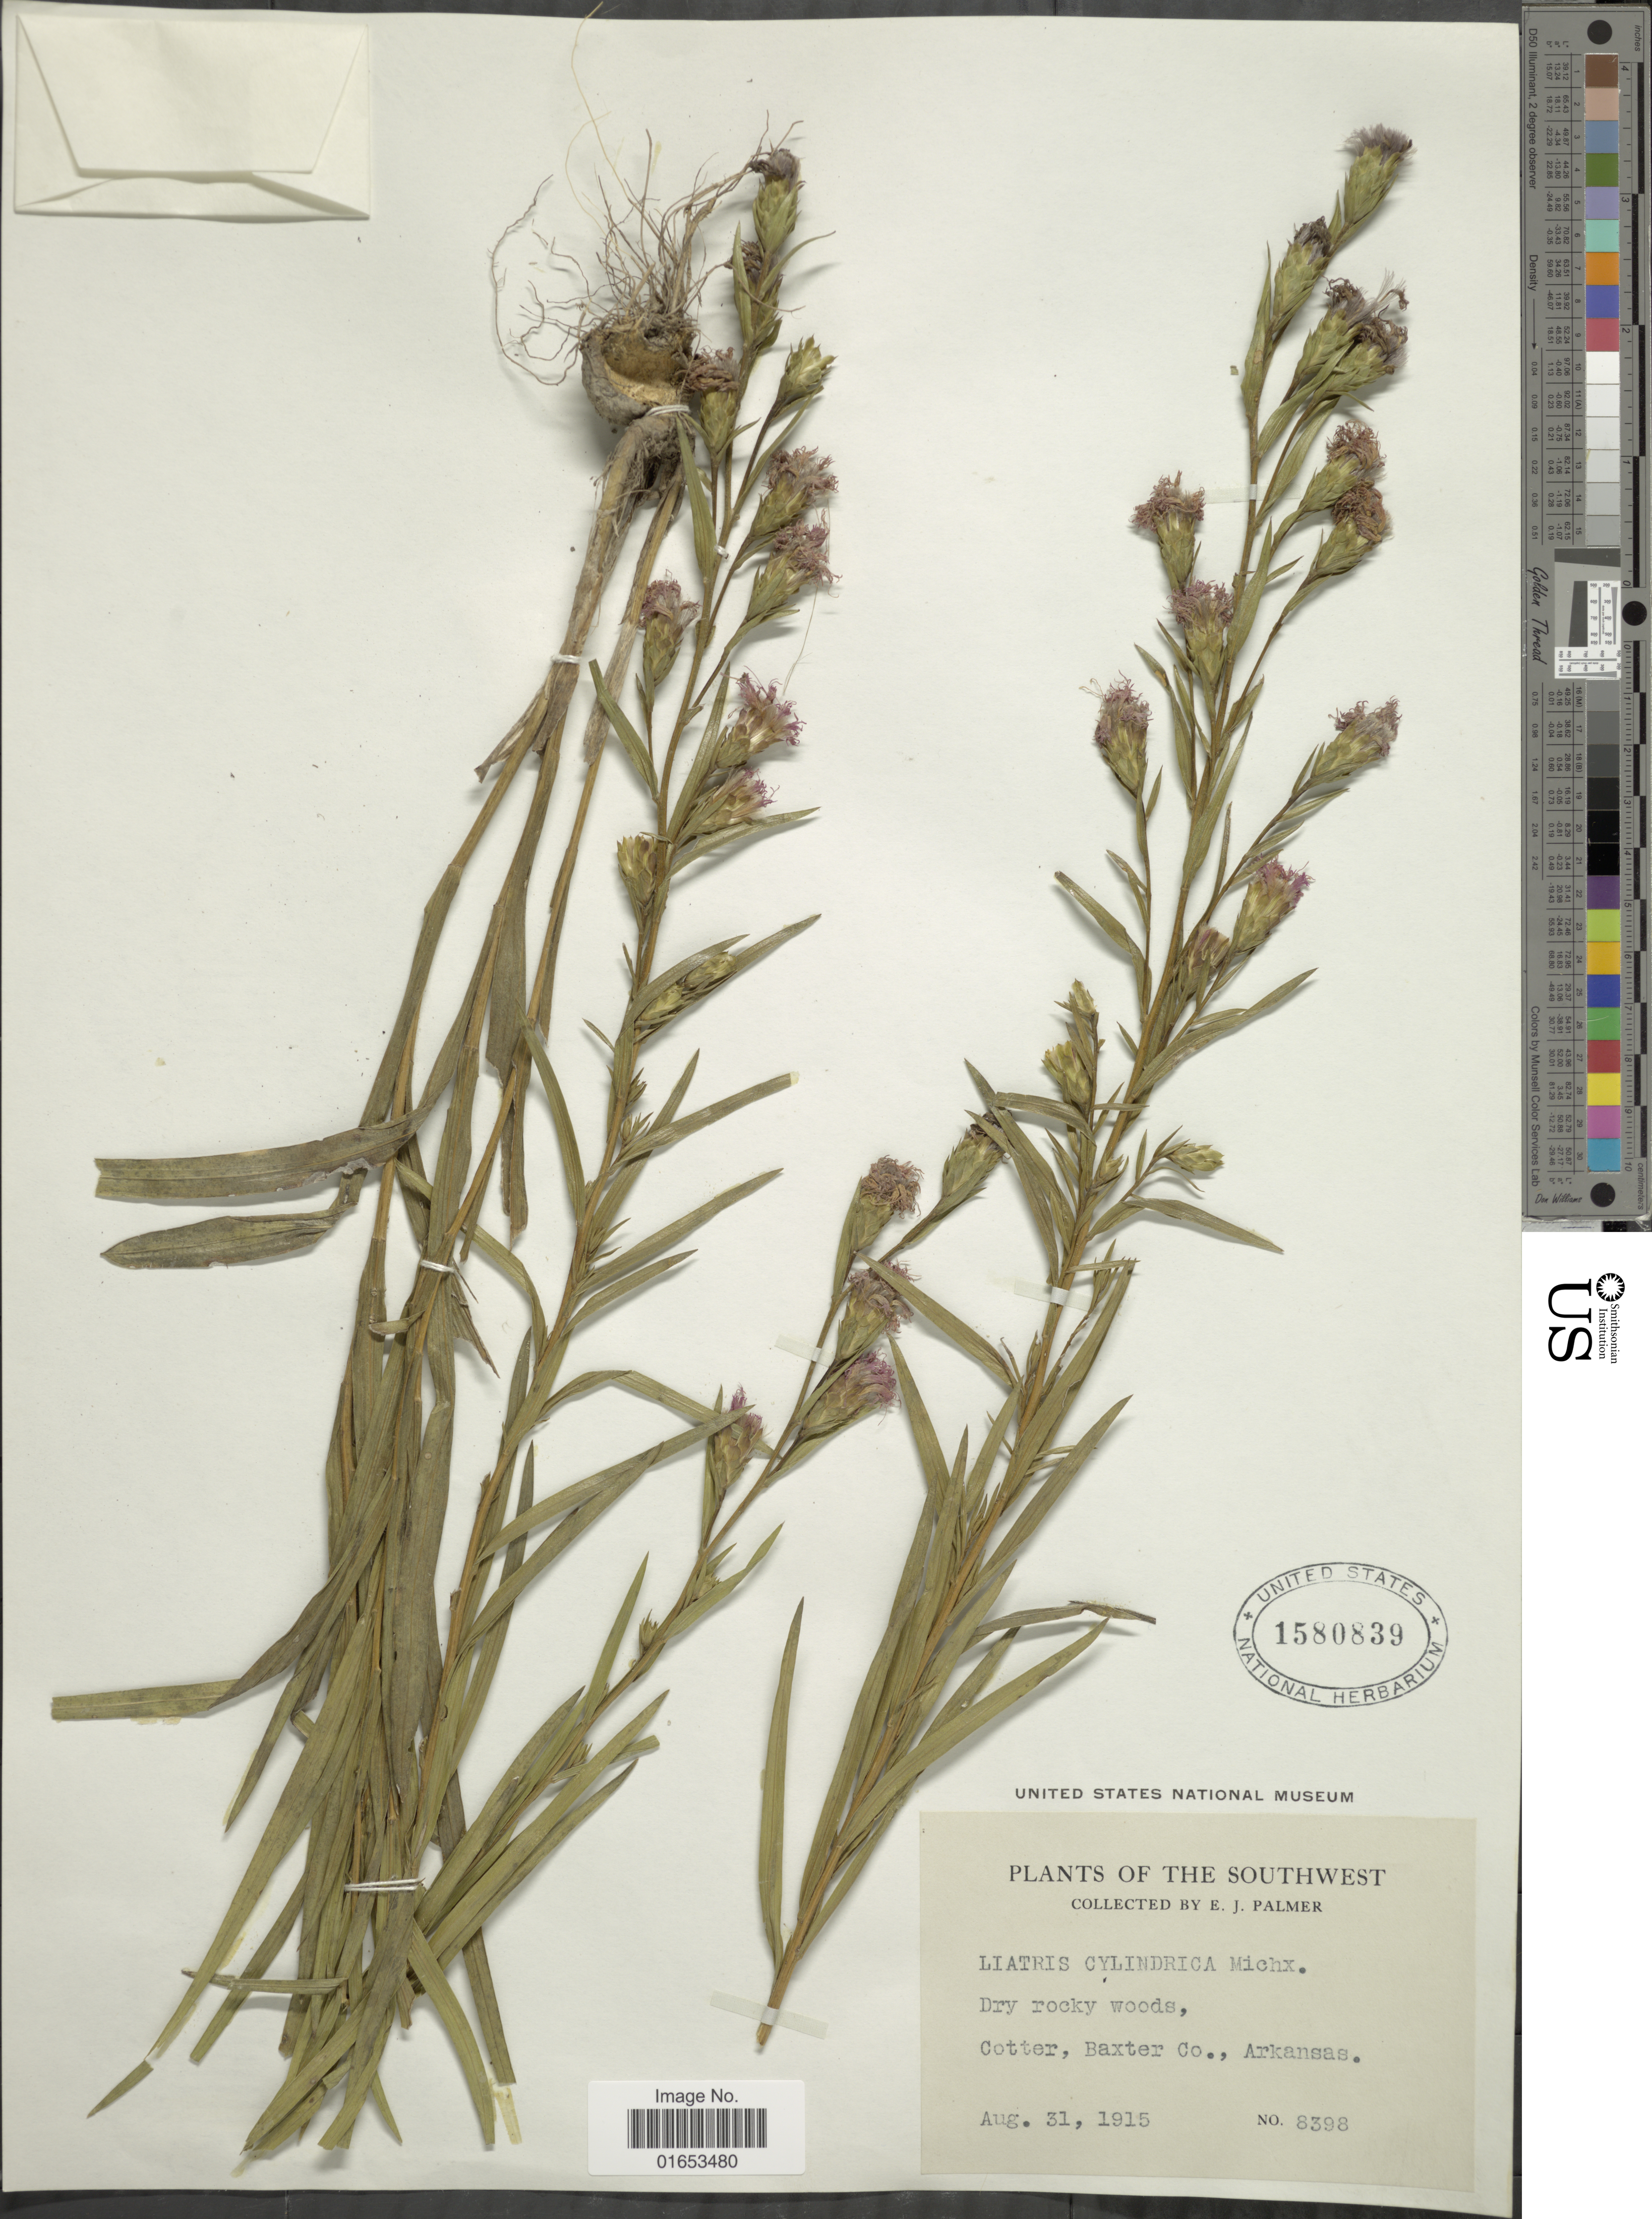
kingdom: Plantae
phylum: Tracheophyta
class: Magnoliopsida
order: Asterales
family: Asteraceae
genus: Liatris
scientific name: Liatris cylindracea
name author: Michaux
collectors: E. J. Palmer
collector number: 8398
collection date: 1915-08-31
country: United States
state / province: Arkansas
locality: The Southwest, Cotter, Baxter Co.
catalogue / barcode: US 1580839